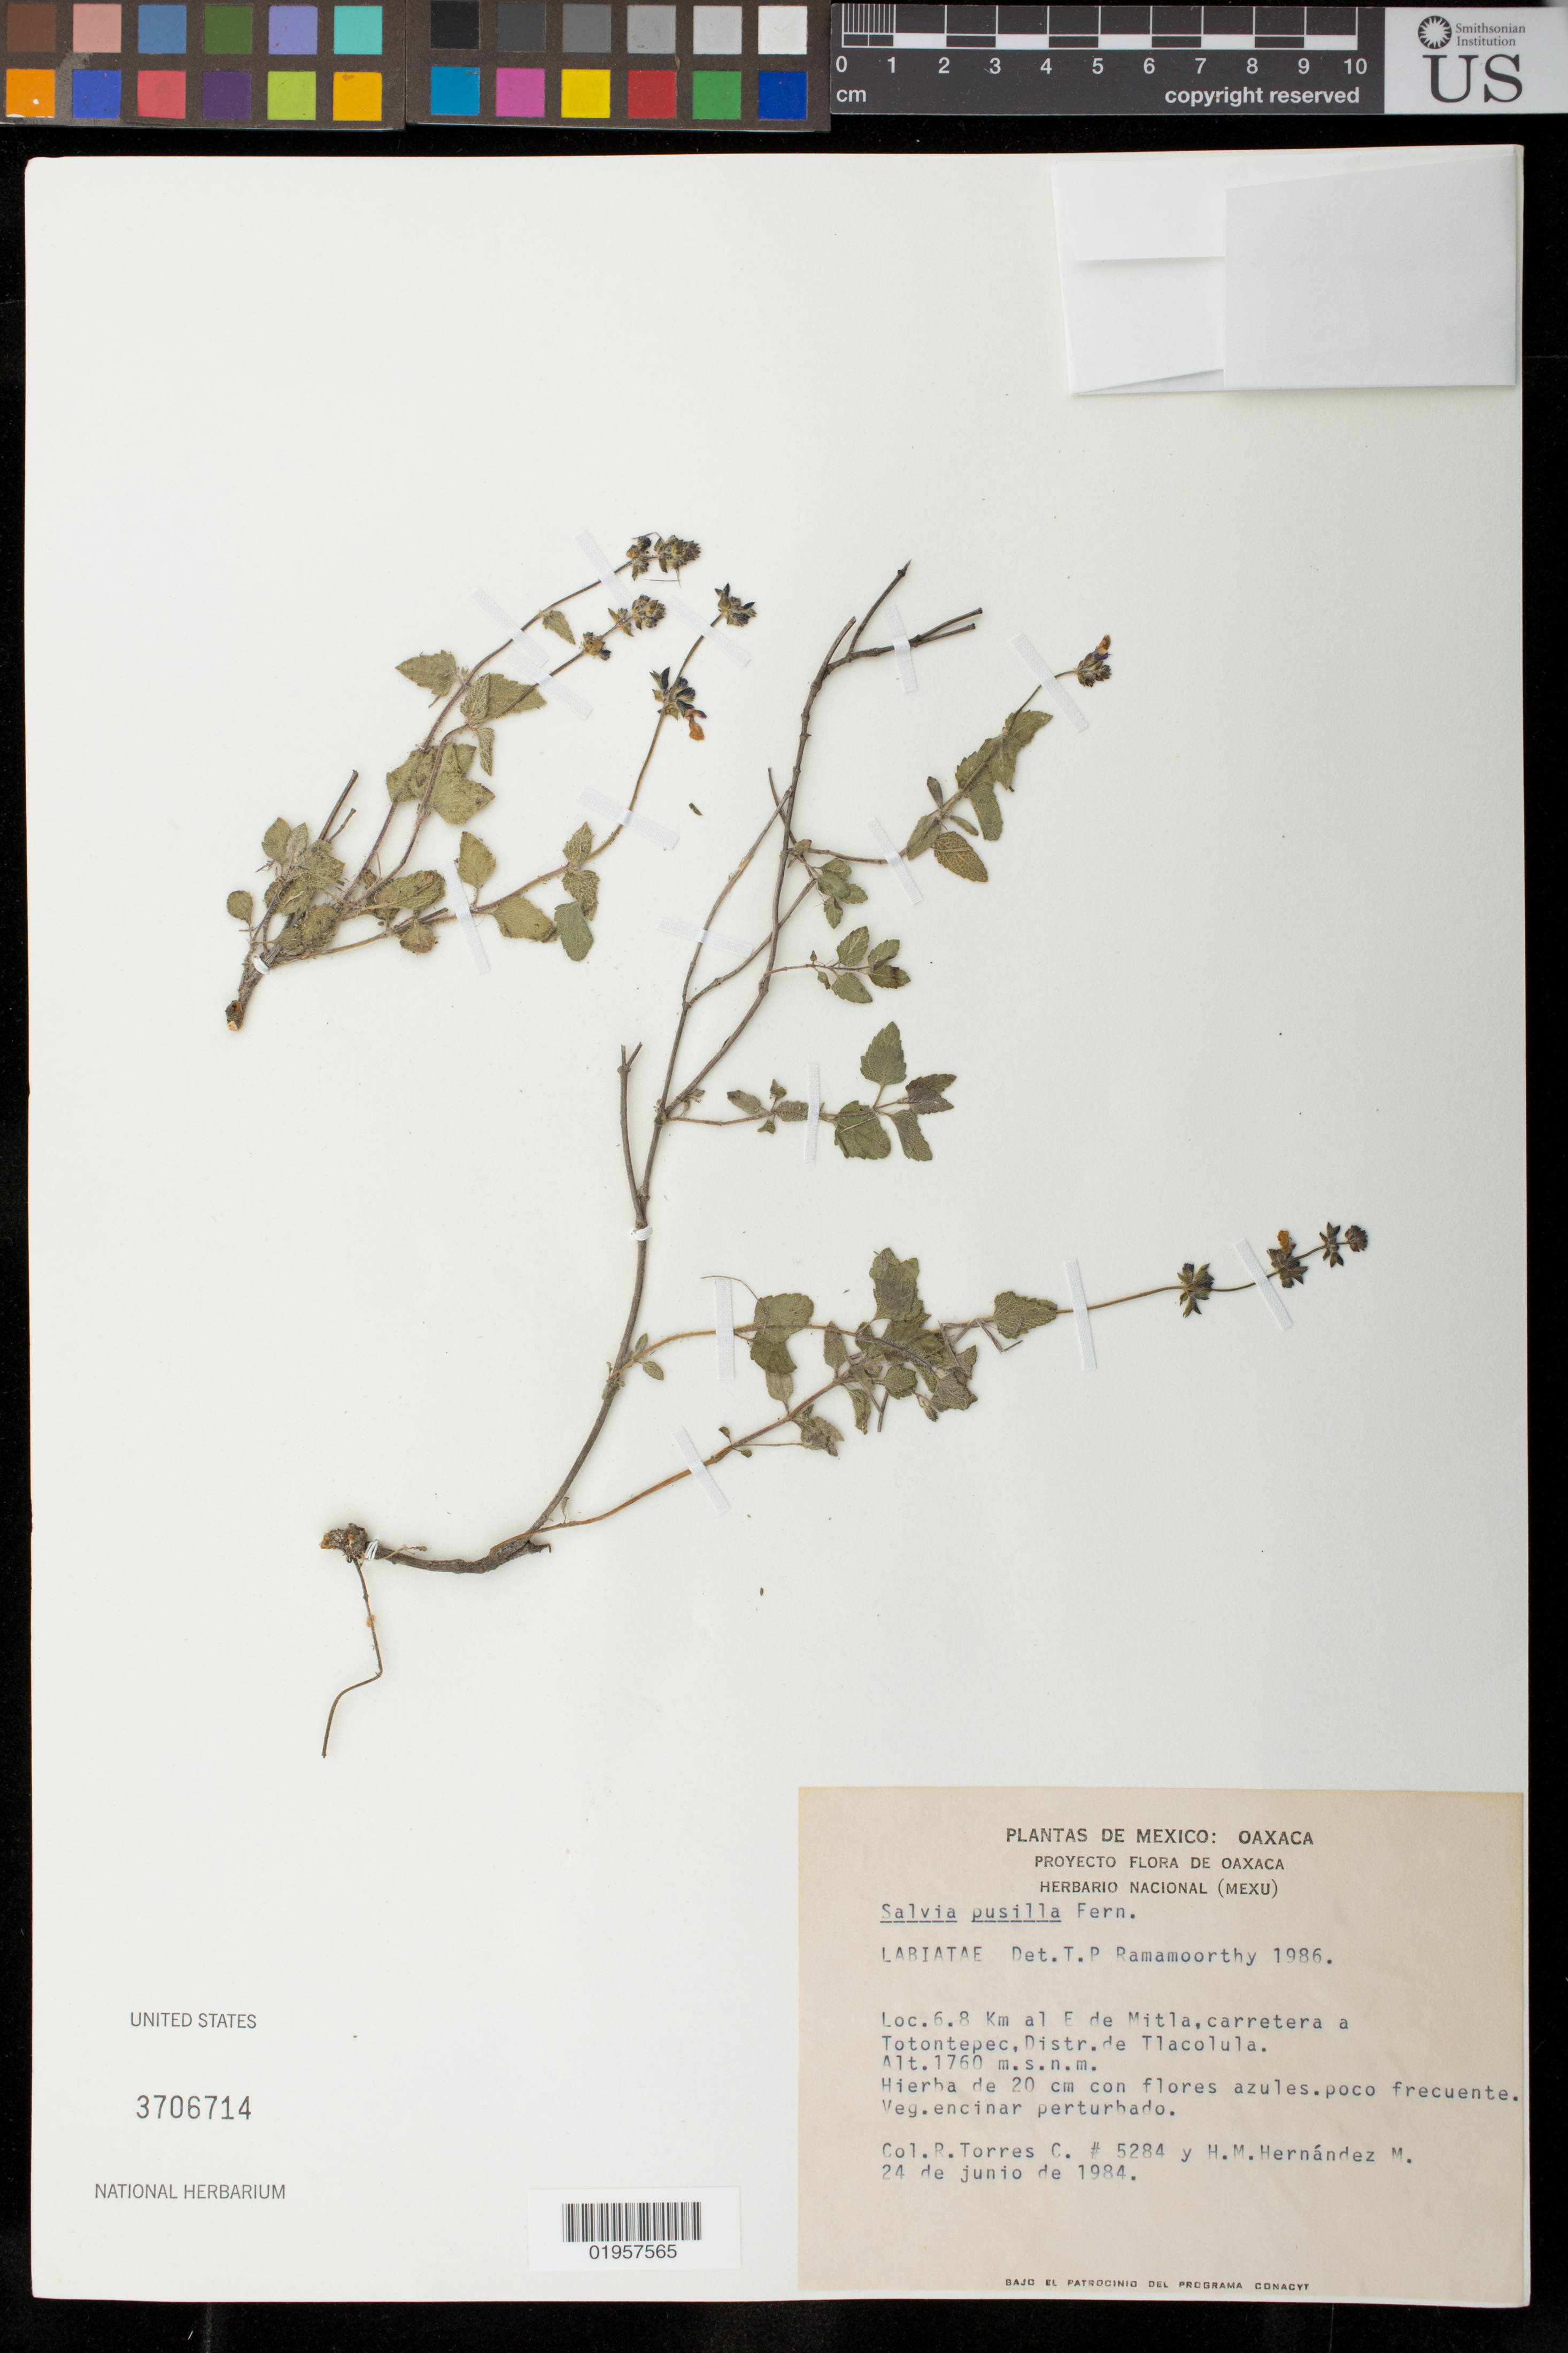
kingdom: Plantae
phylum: Tracheophyta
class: Magnoliopsida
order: Lamiales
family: Lamiaceae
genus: Salvia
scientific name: Salvia pusilla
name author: Fernald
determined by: Ramamoorthy, T. P.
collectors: R. Torres C. & H. M. Hernandez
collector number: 5284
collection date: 1984-06-24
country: Mexico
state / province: Oaxaca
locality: Distr. de Tlacolula; 6.8 km al E de Mitla, carretera a Totontepec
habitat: Encinar perturbado; poco frecuente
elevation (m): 1760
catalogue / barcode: US 3706714